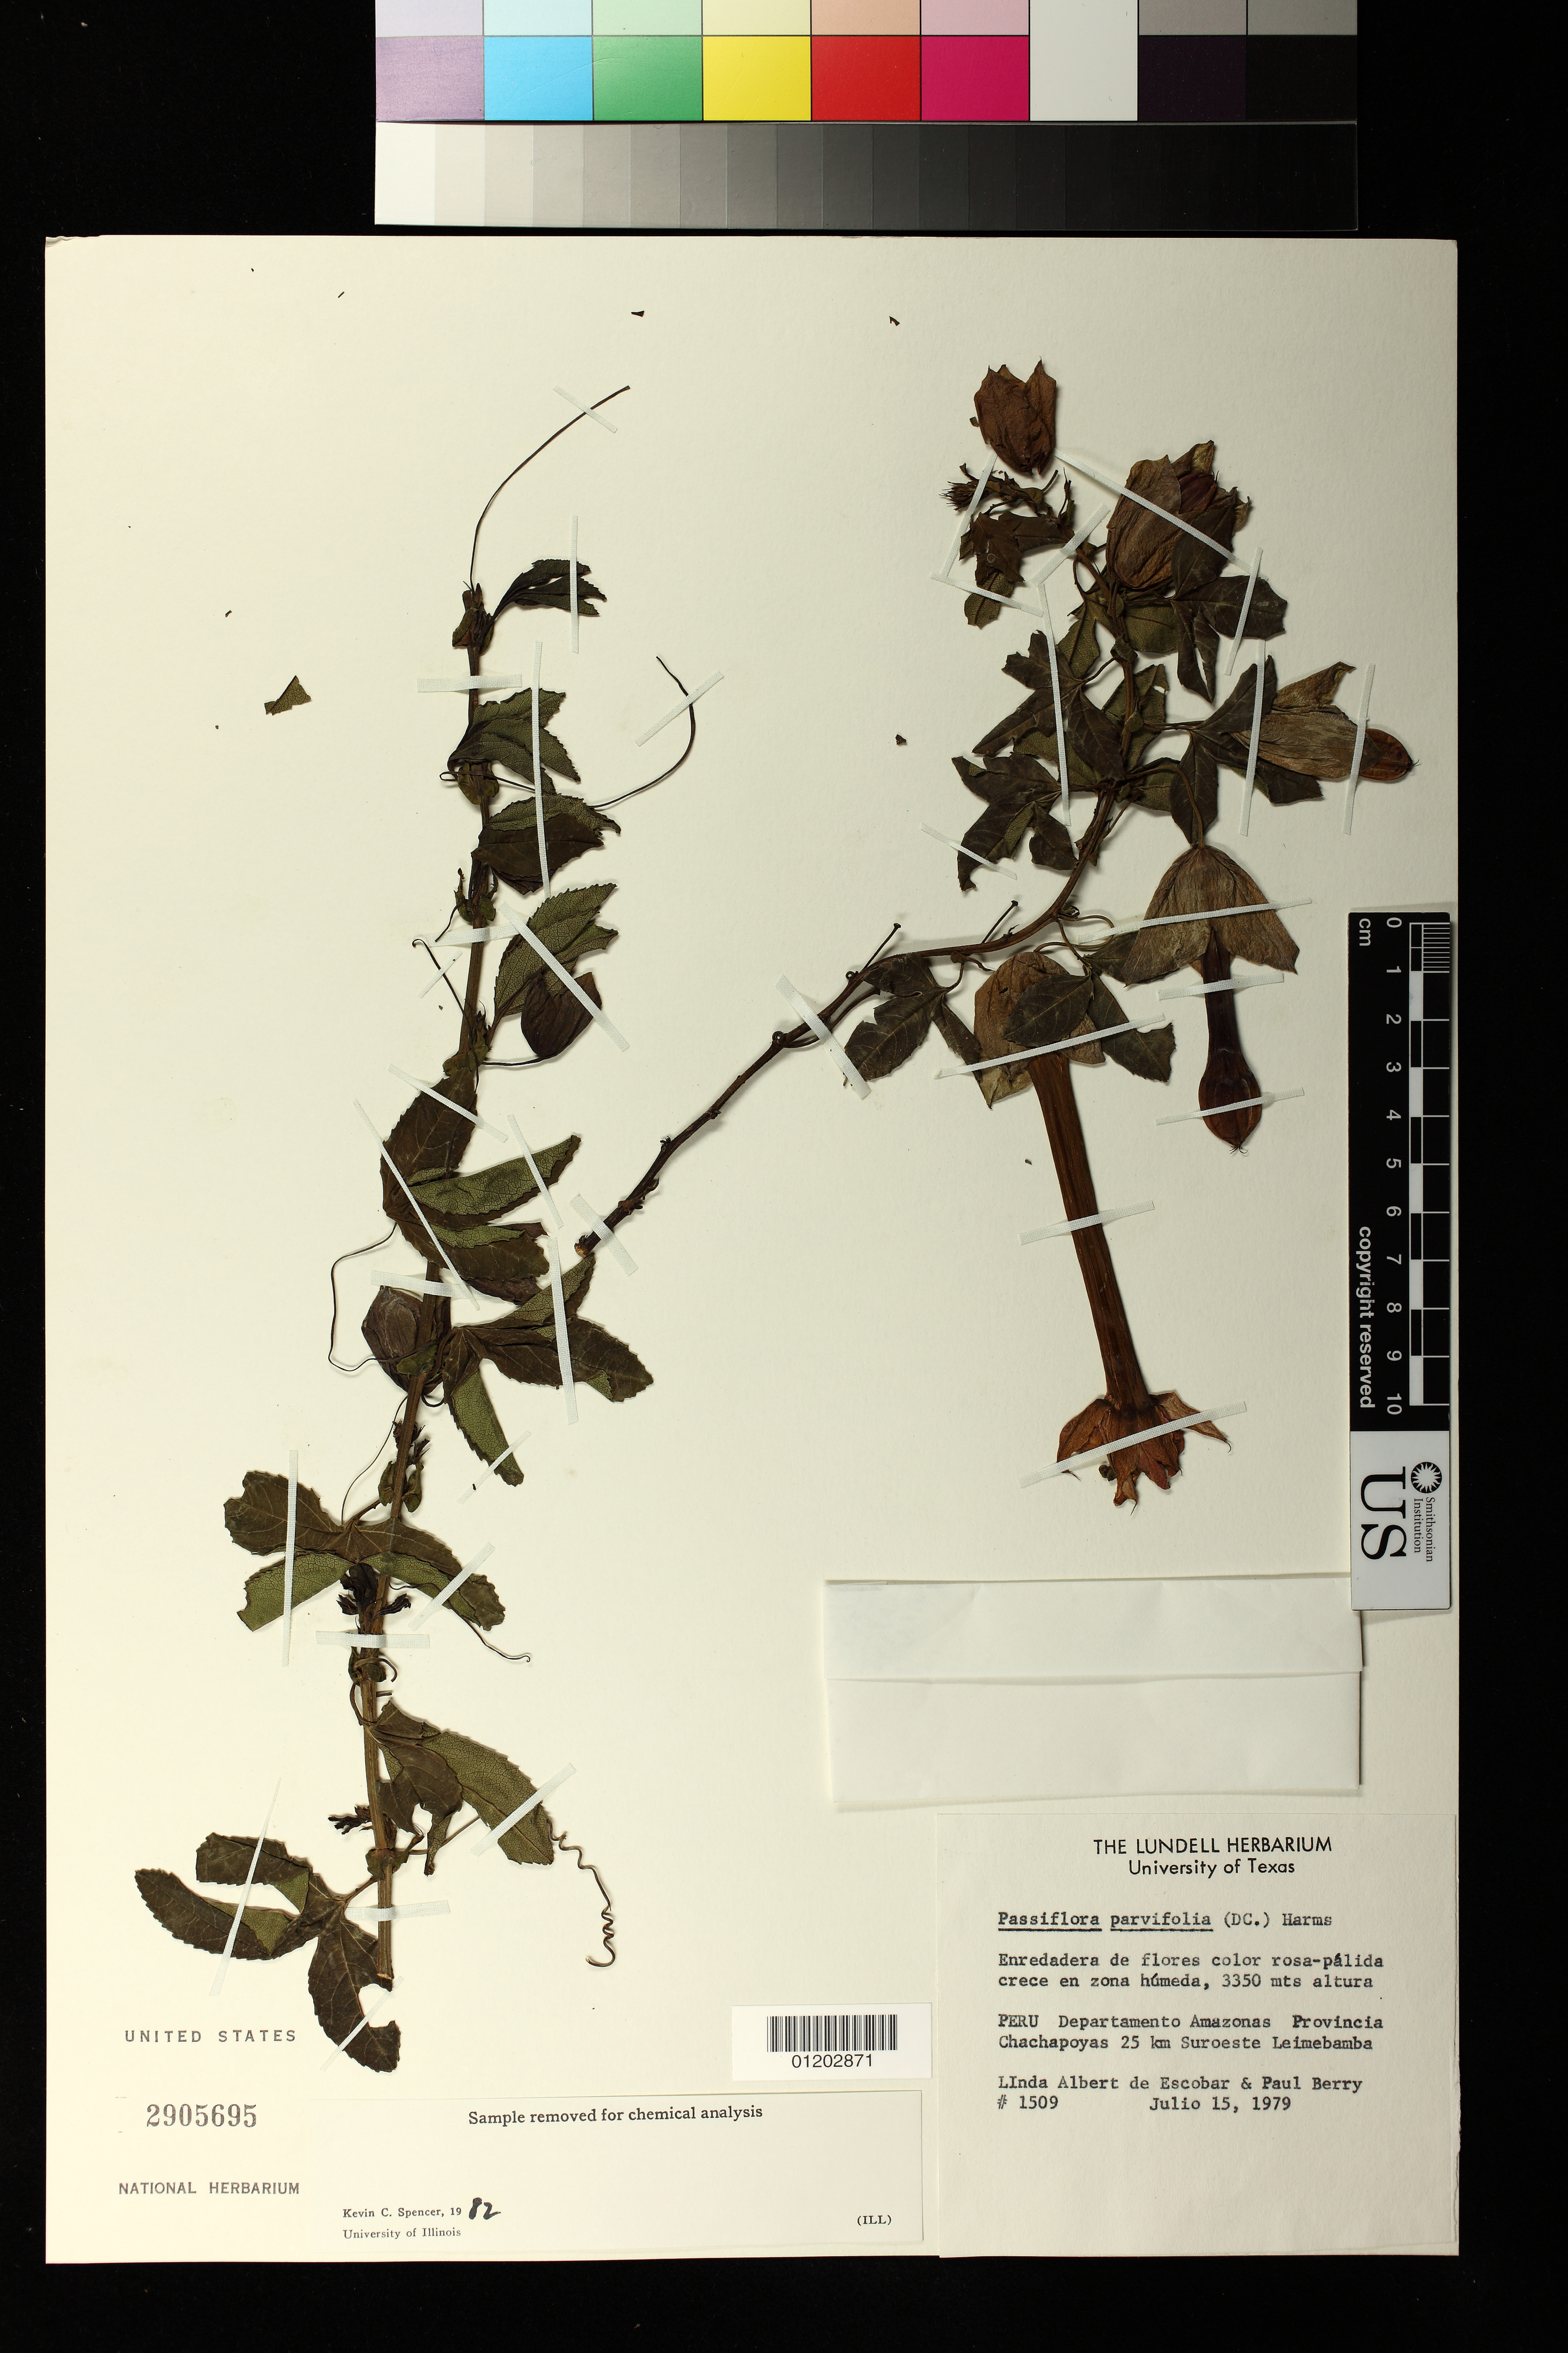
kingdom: Plantae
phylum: Tracheophyta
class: Magnoliopsida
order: Malpighiales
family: Passifloraceae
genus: Passiflora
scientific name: Passiflora parvifolia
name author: (DC.) Harms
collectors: L. K. de Escobar & P. Berry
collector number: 1509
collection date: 1979-07-15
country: Peru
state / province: Amazonas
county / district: Chachapoyas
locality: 25 km Suroeste Leimebamba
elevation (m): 3350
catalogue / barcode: US 2905695